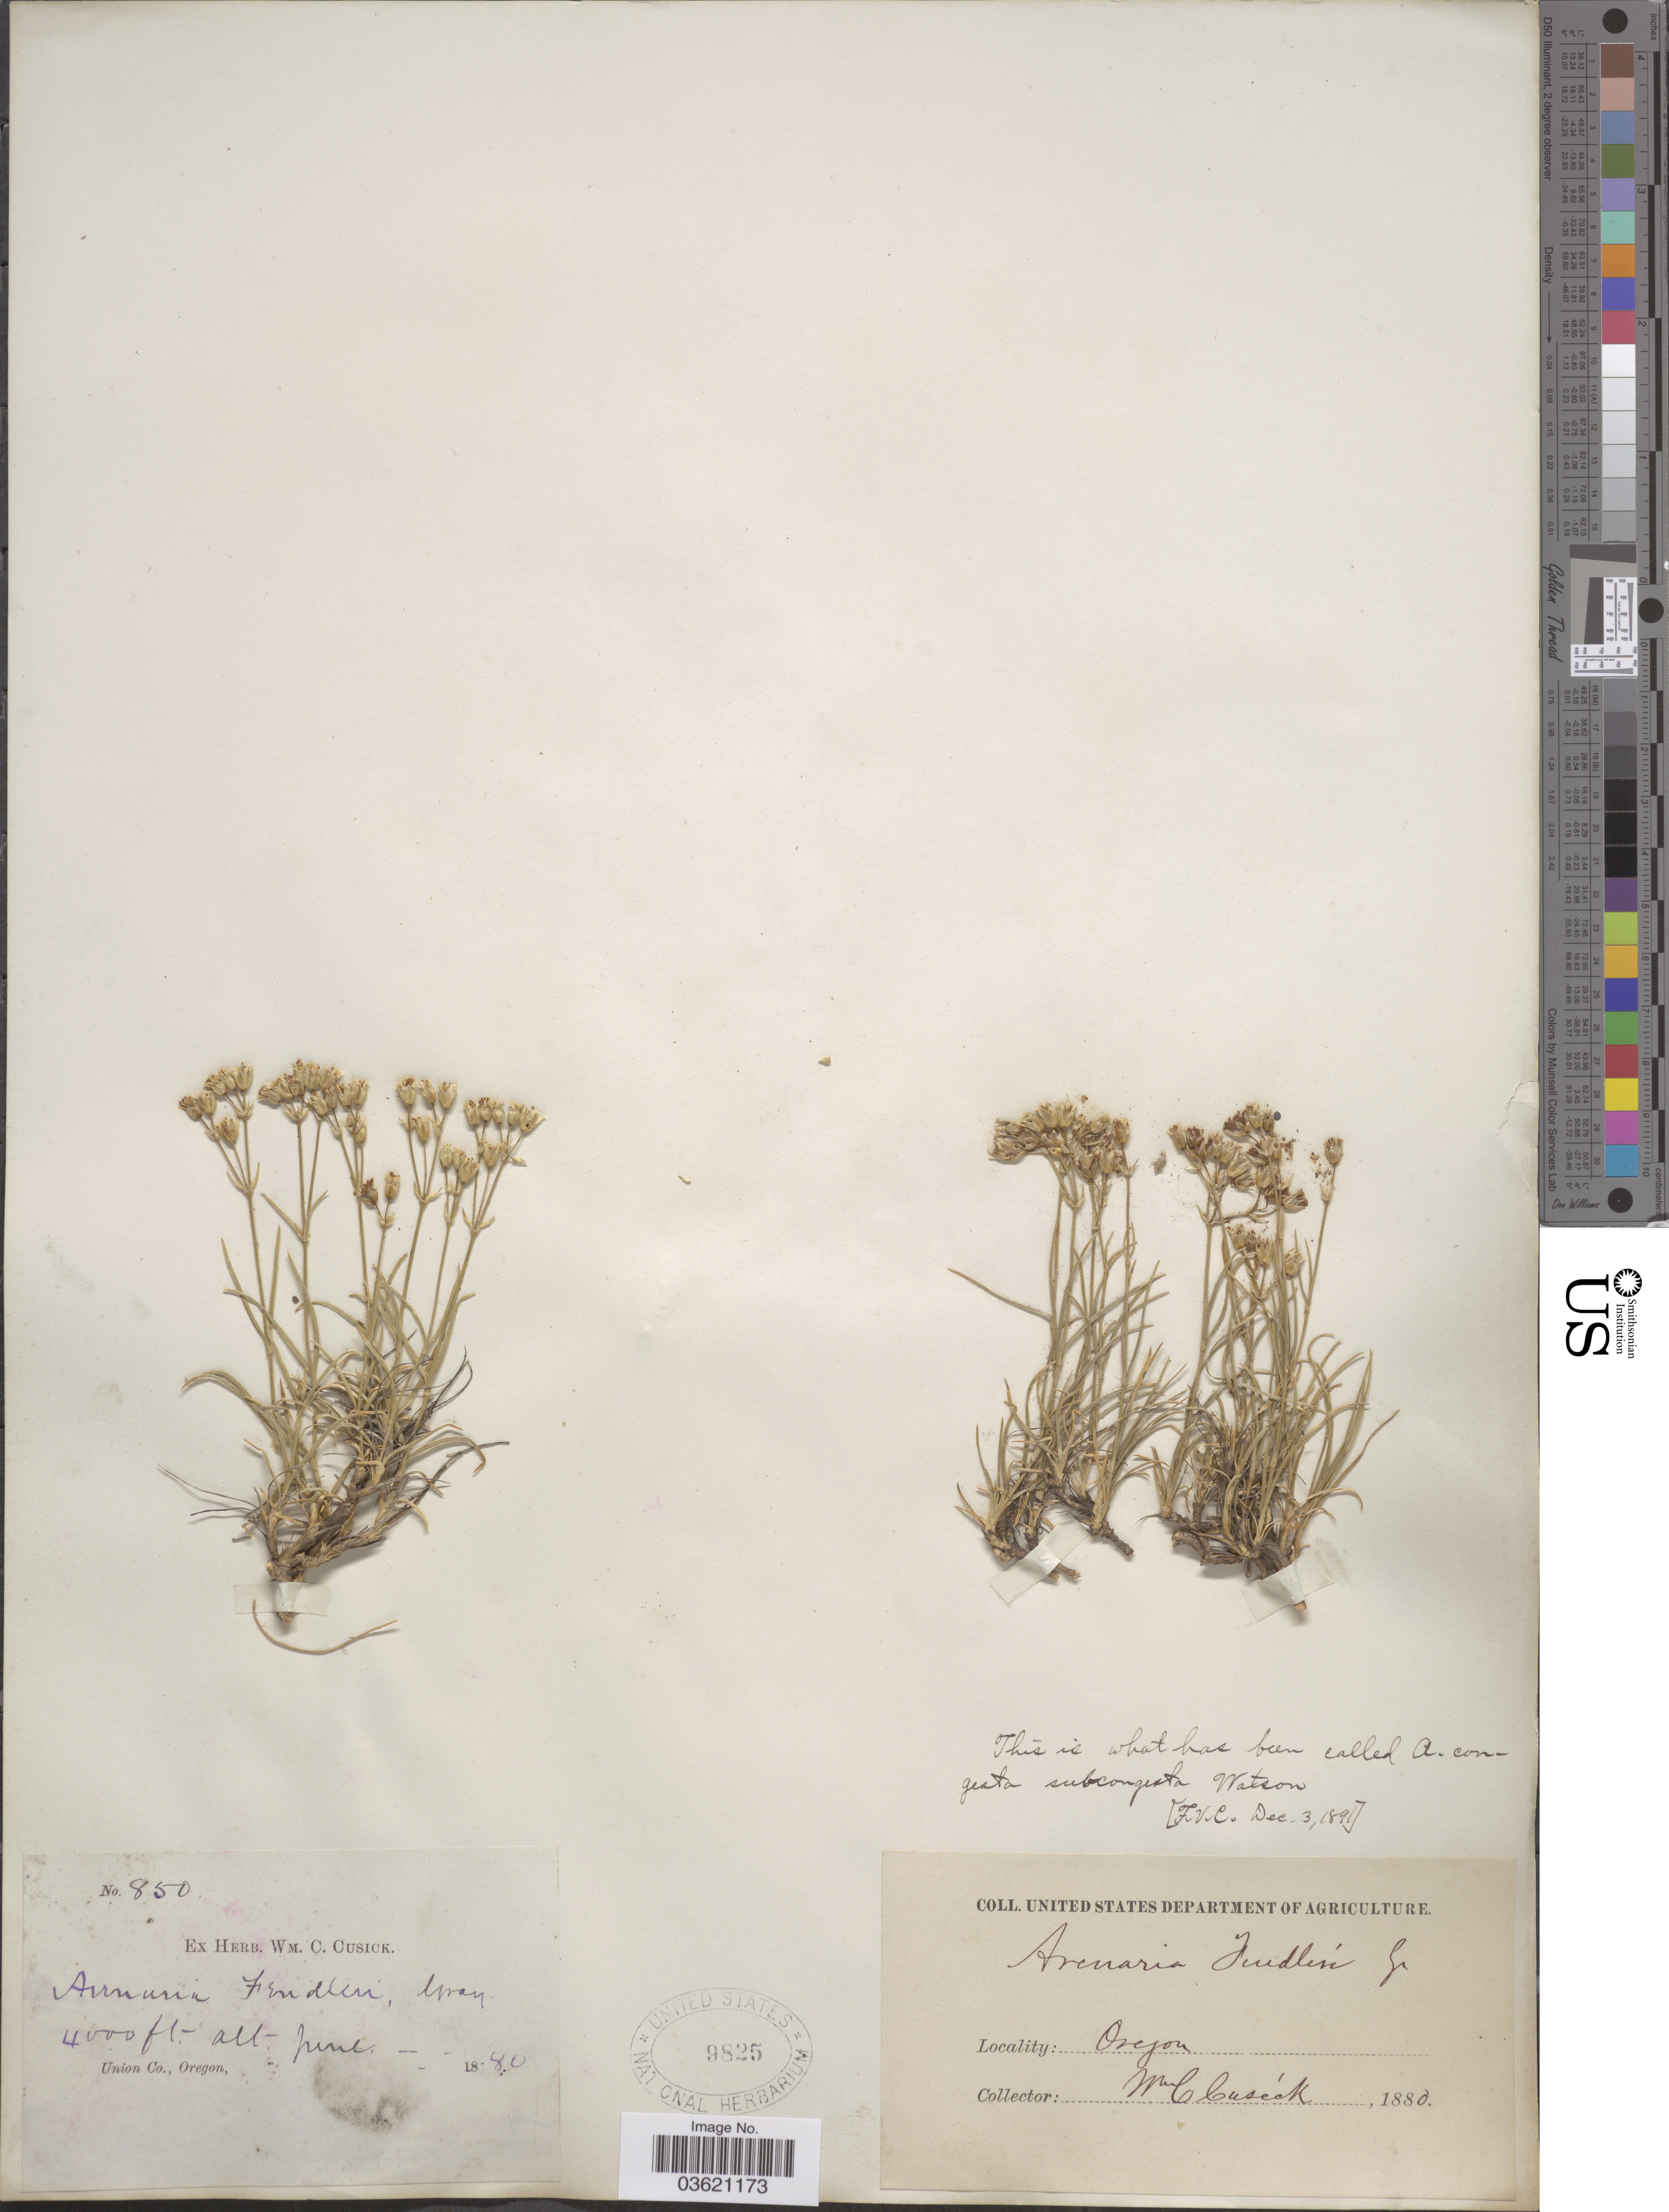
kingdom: Plantae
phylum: Tracheophyta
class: Magnoliopsida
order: Caryophyllales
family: Caryophyllaceae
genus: Eremogone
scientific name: Eremogone congesta var. prolifera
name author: (Maguire) R.L. Hartm. & Rabeler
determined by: Hartman, R. L.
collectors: W. C. Cusick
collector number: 850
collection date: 1880-06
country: United States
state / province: Oregon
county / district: Union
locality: Union Co.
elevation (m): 1219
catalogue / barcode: US 9825